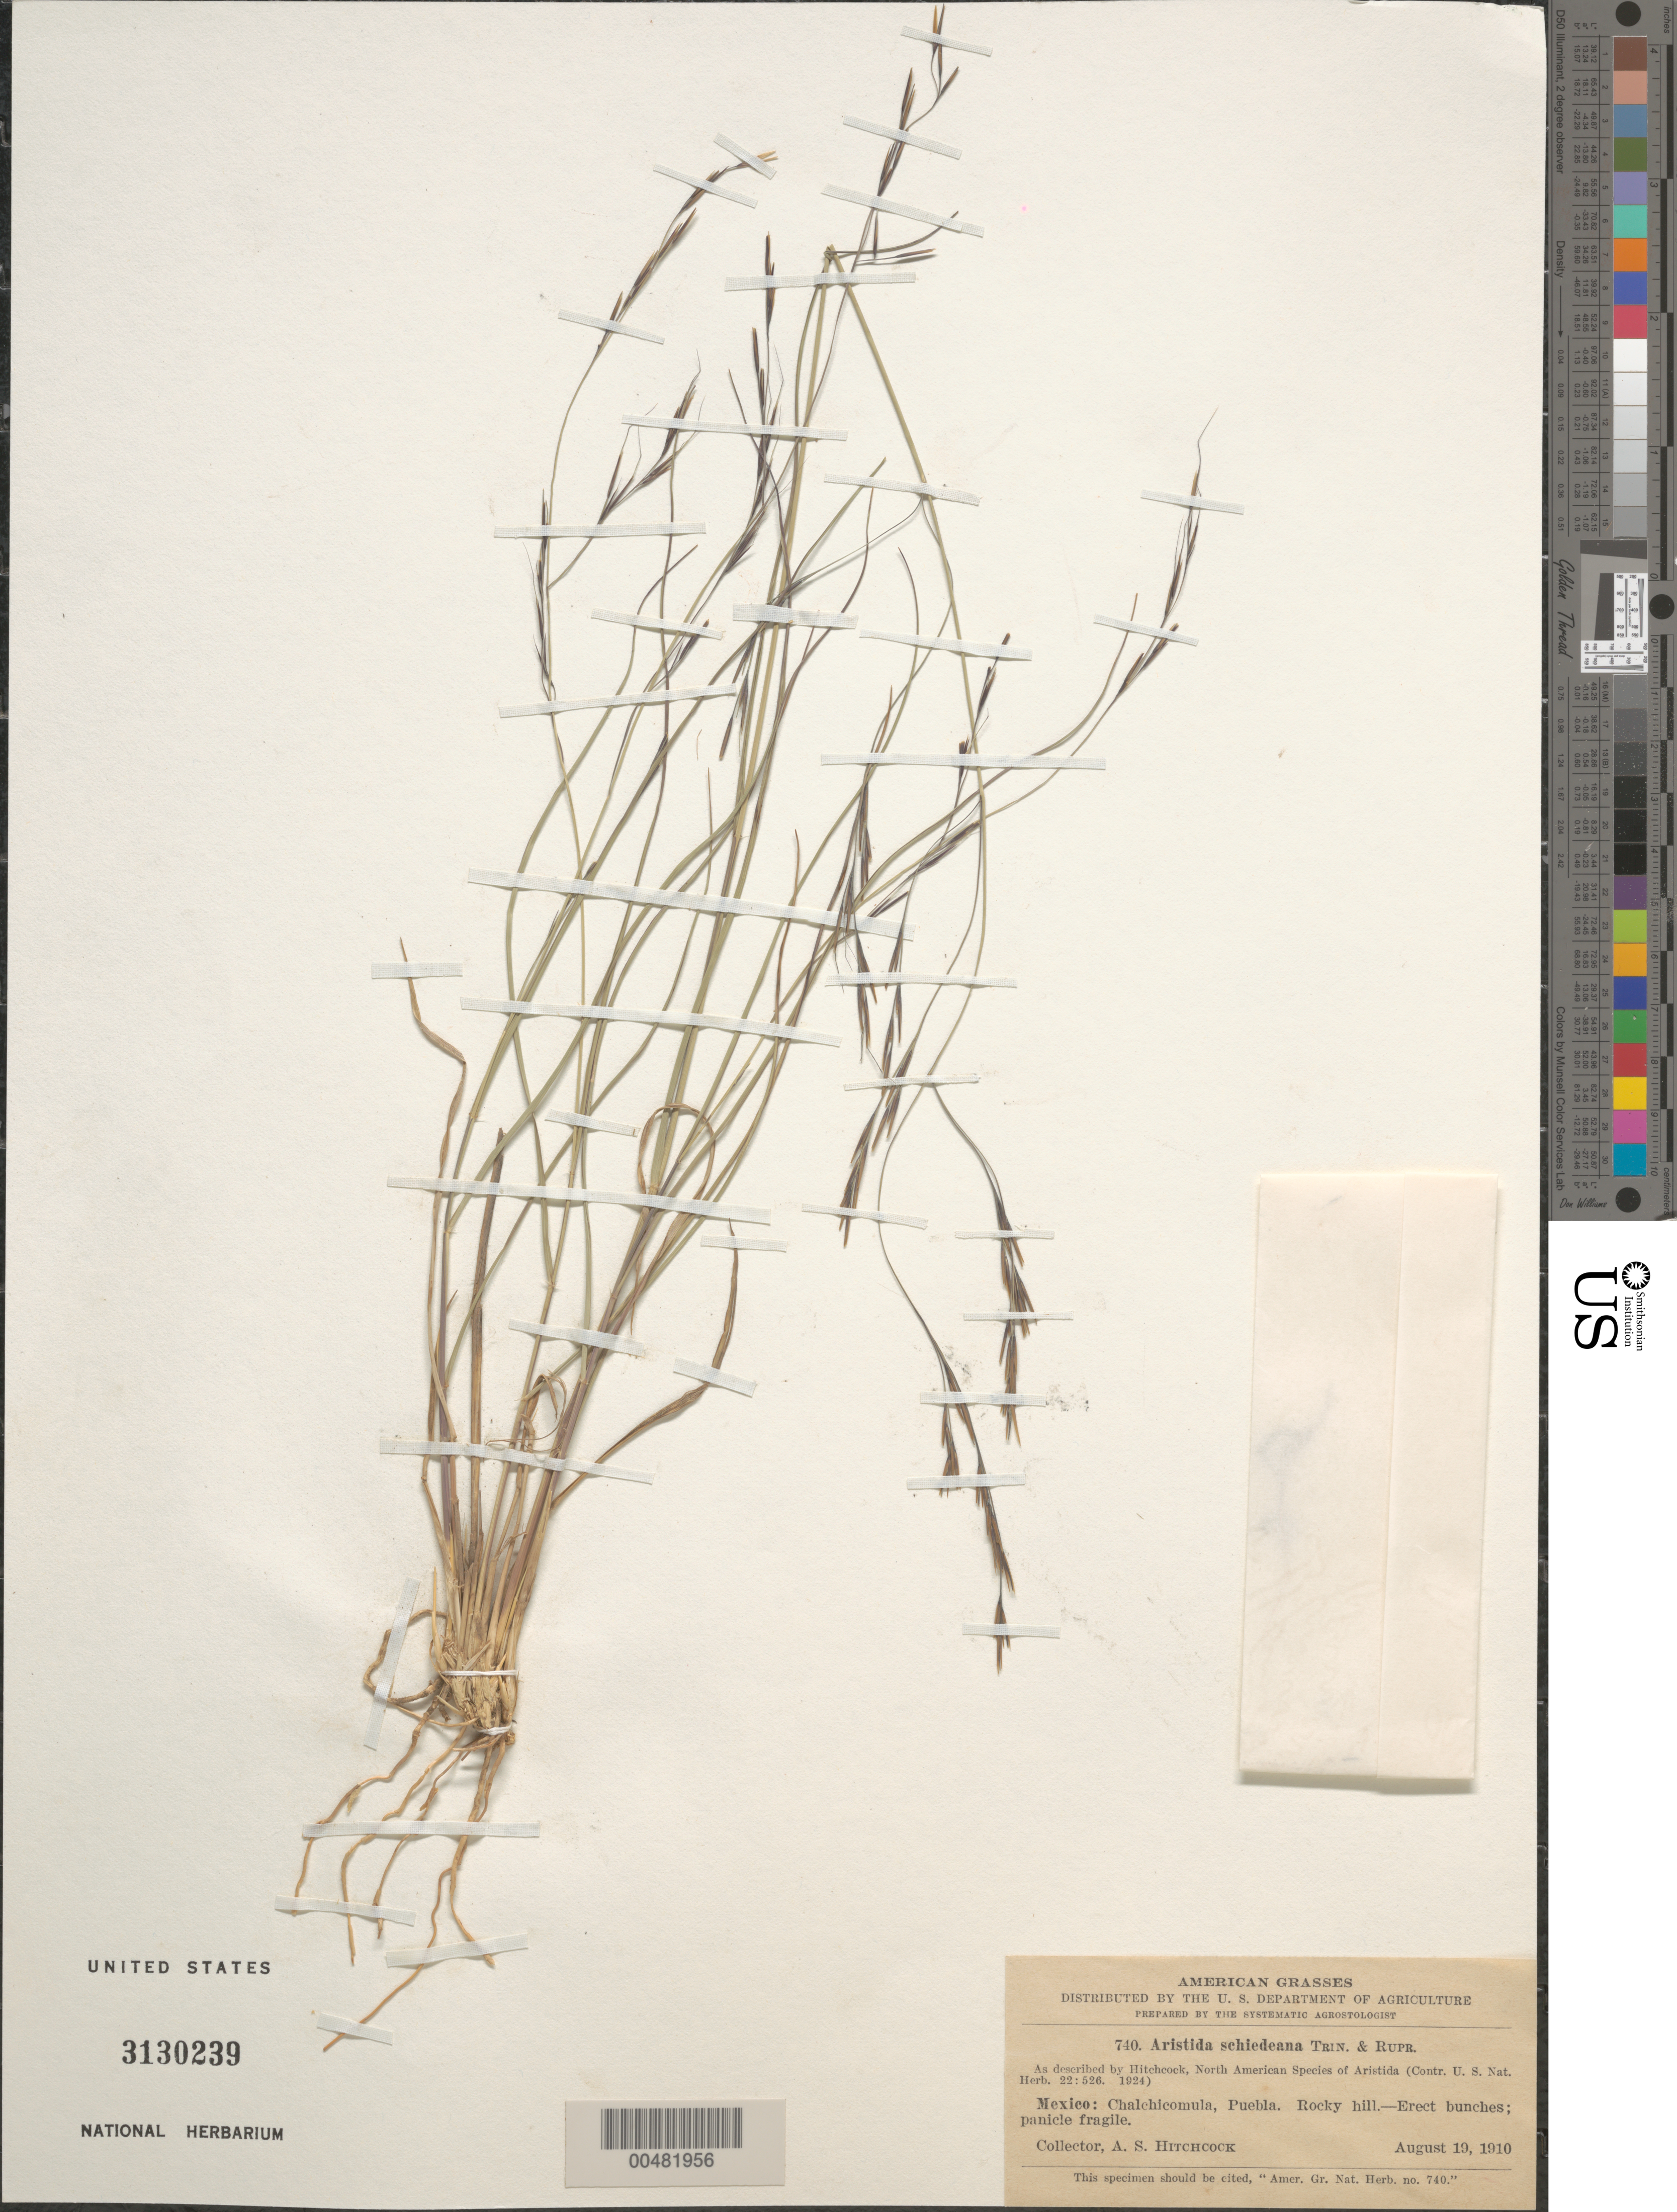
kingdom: Plantae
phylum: Tracheophyta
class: Liliopsida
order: Poales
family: Poaceae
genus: Aristida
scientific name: Aristida schiedeana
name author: Trin. & Rupr.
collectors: A. S. Hitchcock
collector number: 740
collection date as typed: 19 Aug 1910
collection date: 1910-08-19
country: Mexico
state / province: Puebla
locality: Chalchicomula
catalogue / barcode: US 3130239